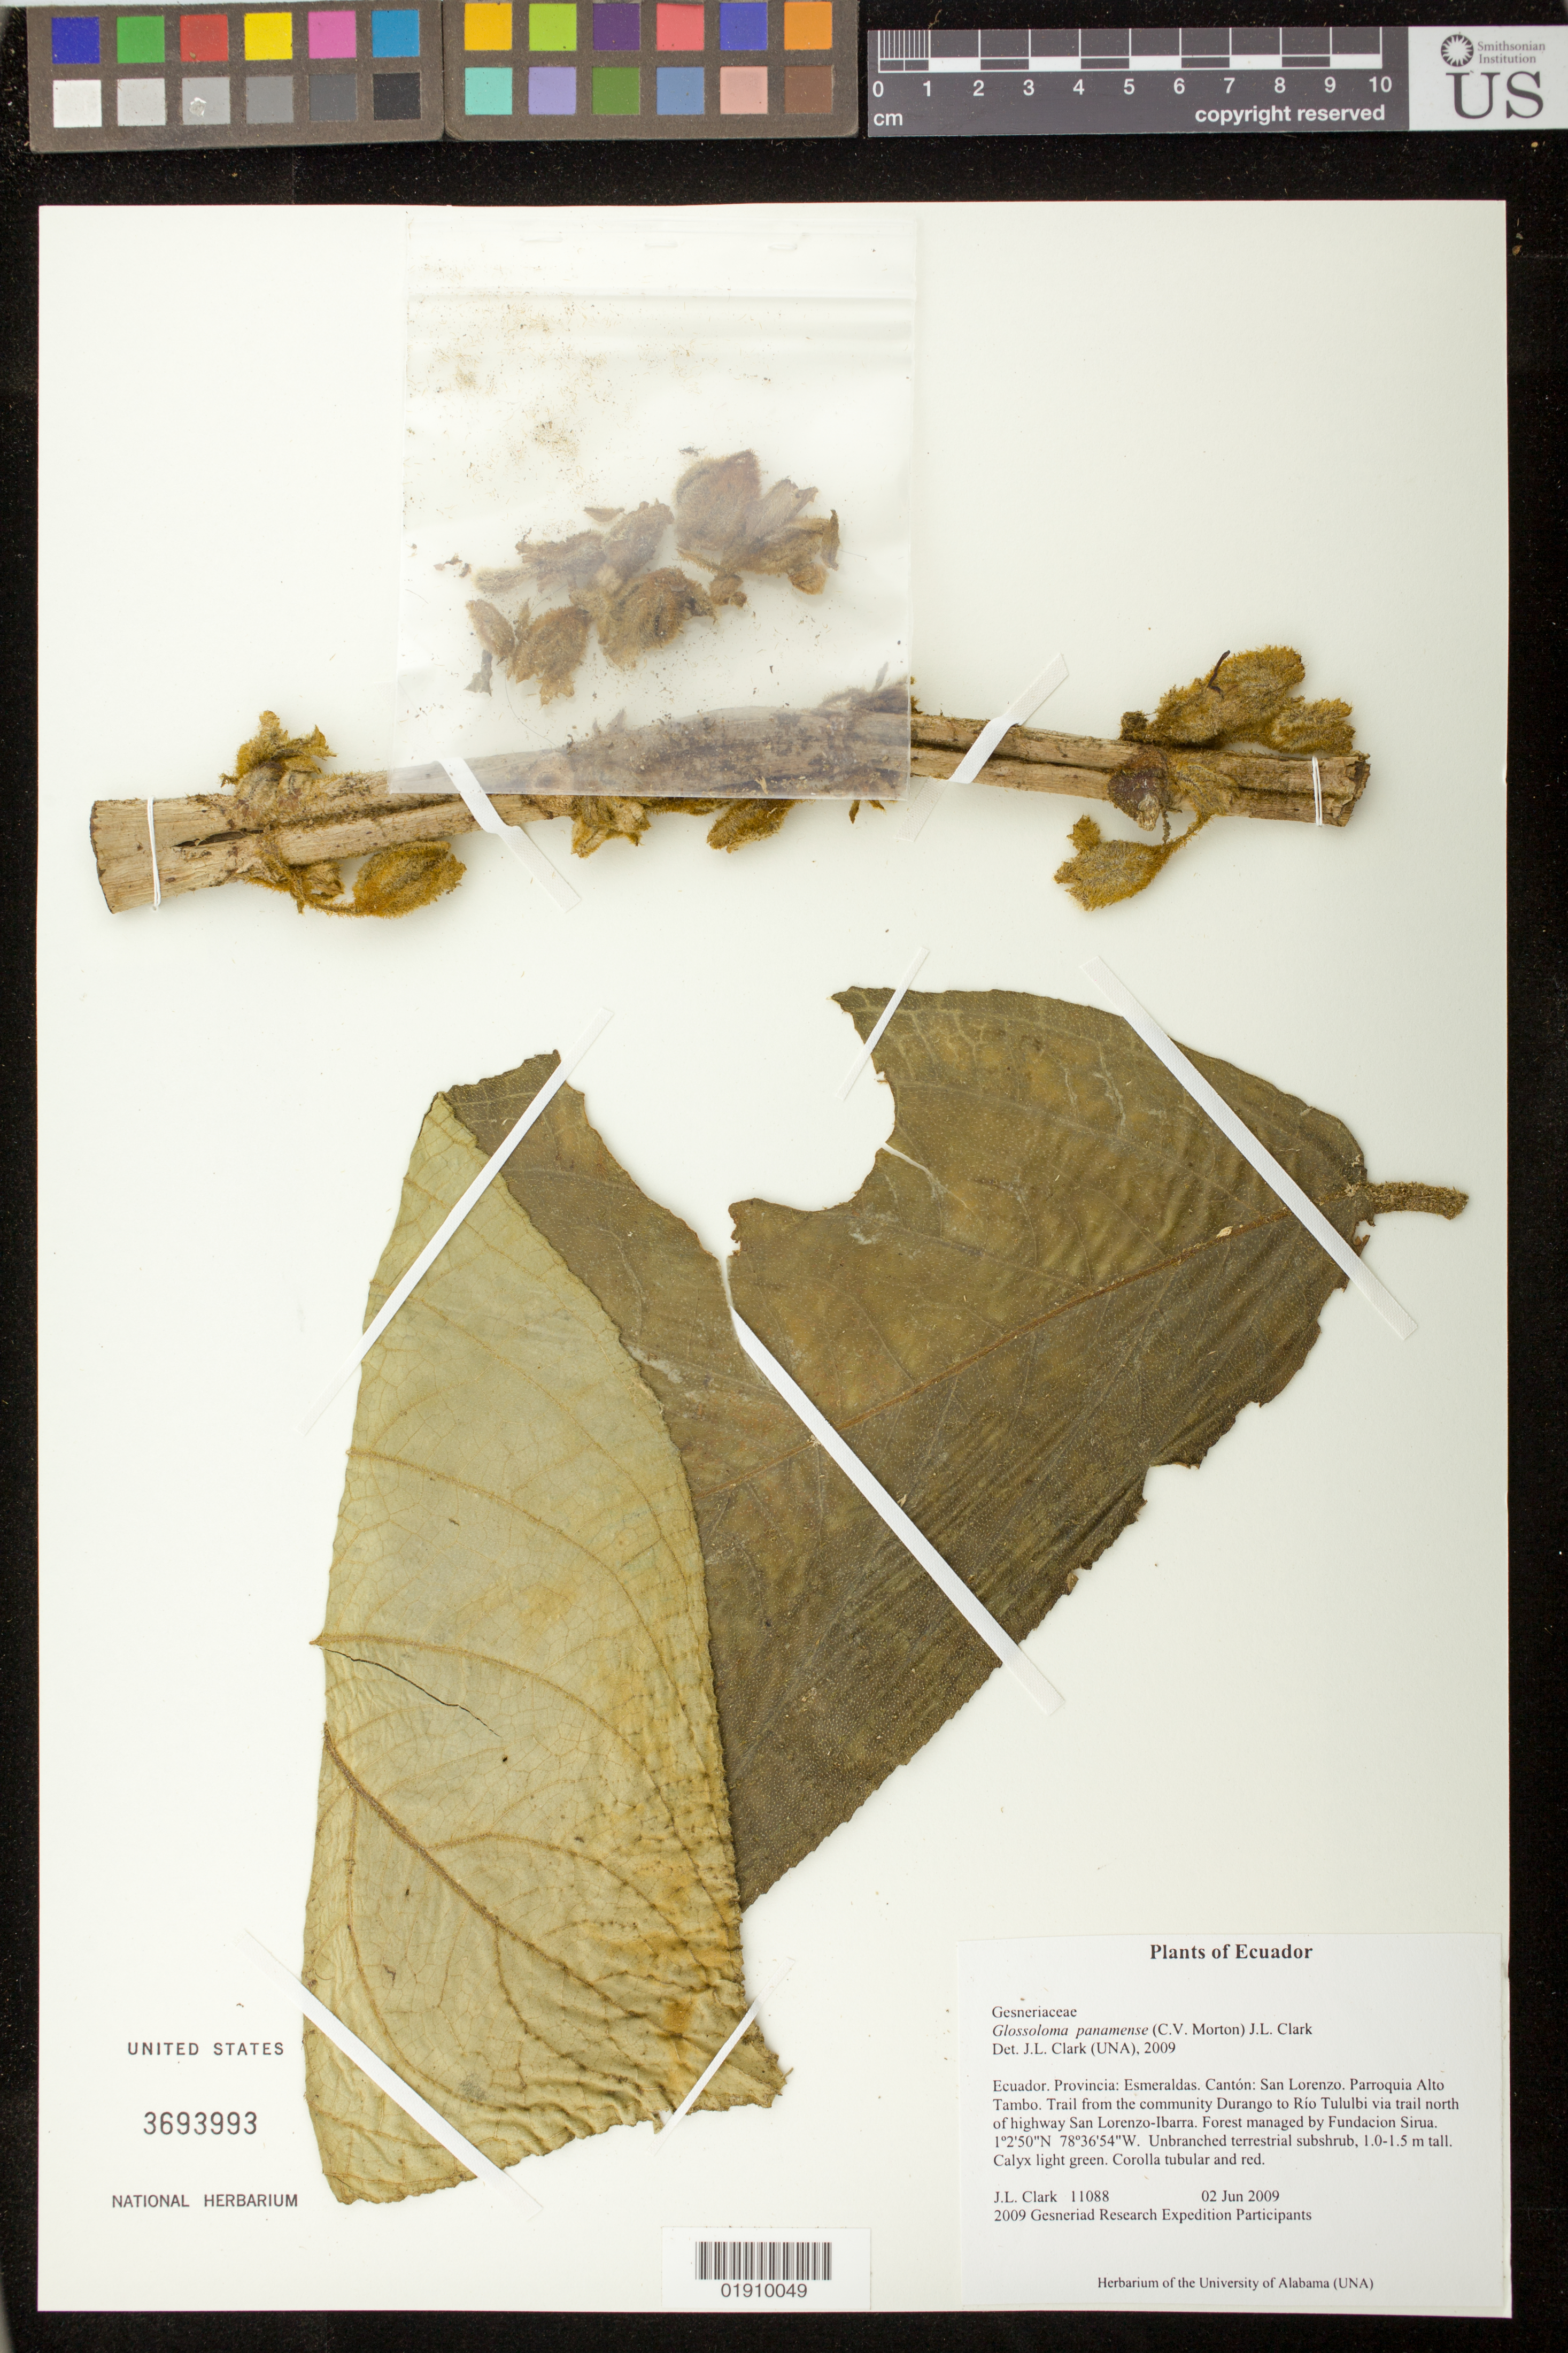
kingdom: Plantae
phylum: Tracheophyta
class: Magnoliopsida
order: Lamiales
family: Gesneriaceae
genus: Glossoloma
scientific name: Glossoloma panamense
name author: (C.V. Morton) J.L. Clark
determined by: Clark, J. L., (SEL), The Marie Selby Botanical Garden (UNITED STATES)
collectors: J. L. Clark & 2009 Gesneriad Research Expedition Participants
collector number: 11088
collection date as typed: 02 Jun 2009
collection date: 2009-06-02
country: Ecuador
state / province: Esmeraldas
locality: Ecuador. Provincia: Esmeraldas. Canton: San Lorenzo. Parroquia Alto Tambo. Trail from the community Durango to Rio Tulubi via trail north of highway San Lorenzo-Ibarra. Forest managed by Fundacion Sirua.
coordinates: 1 02 50 N, 78 36 54 W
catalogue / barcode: US 3693993